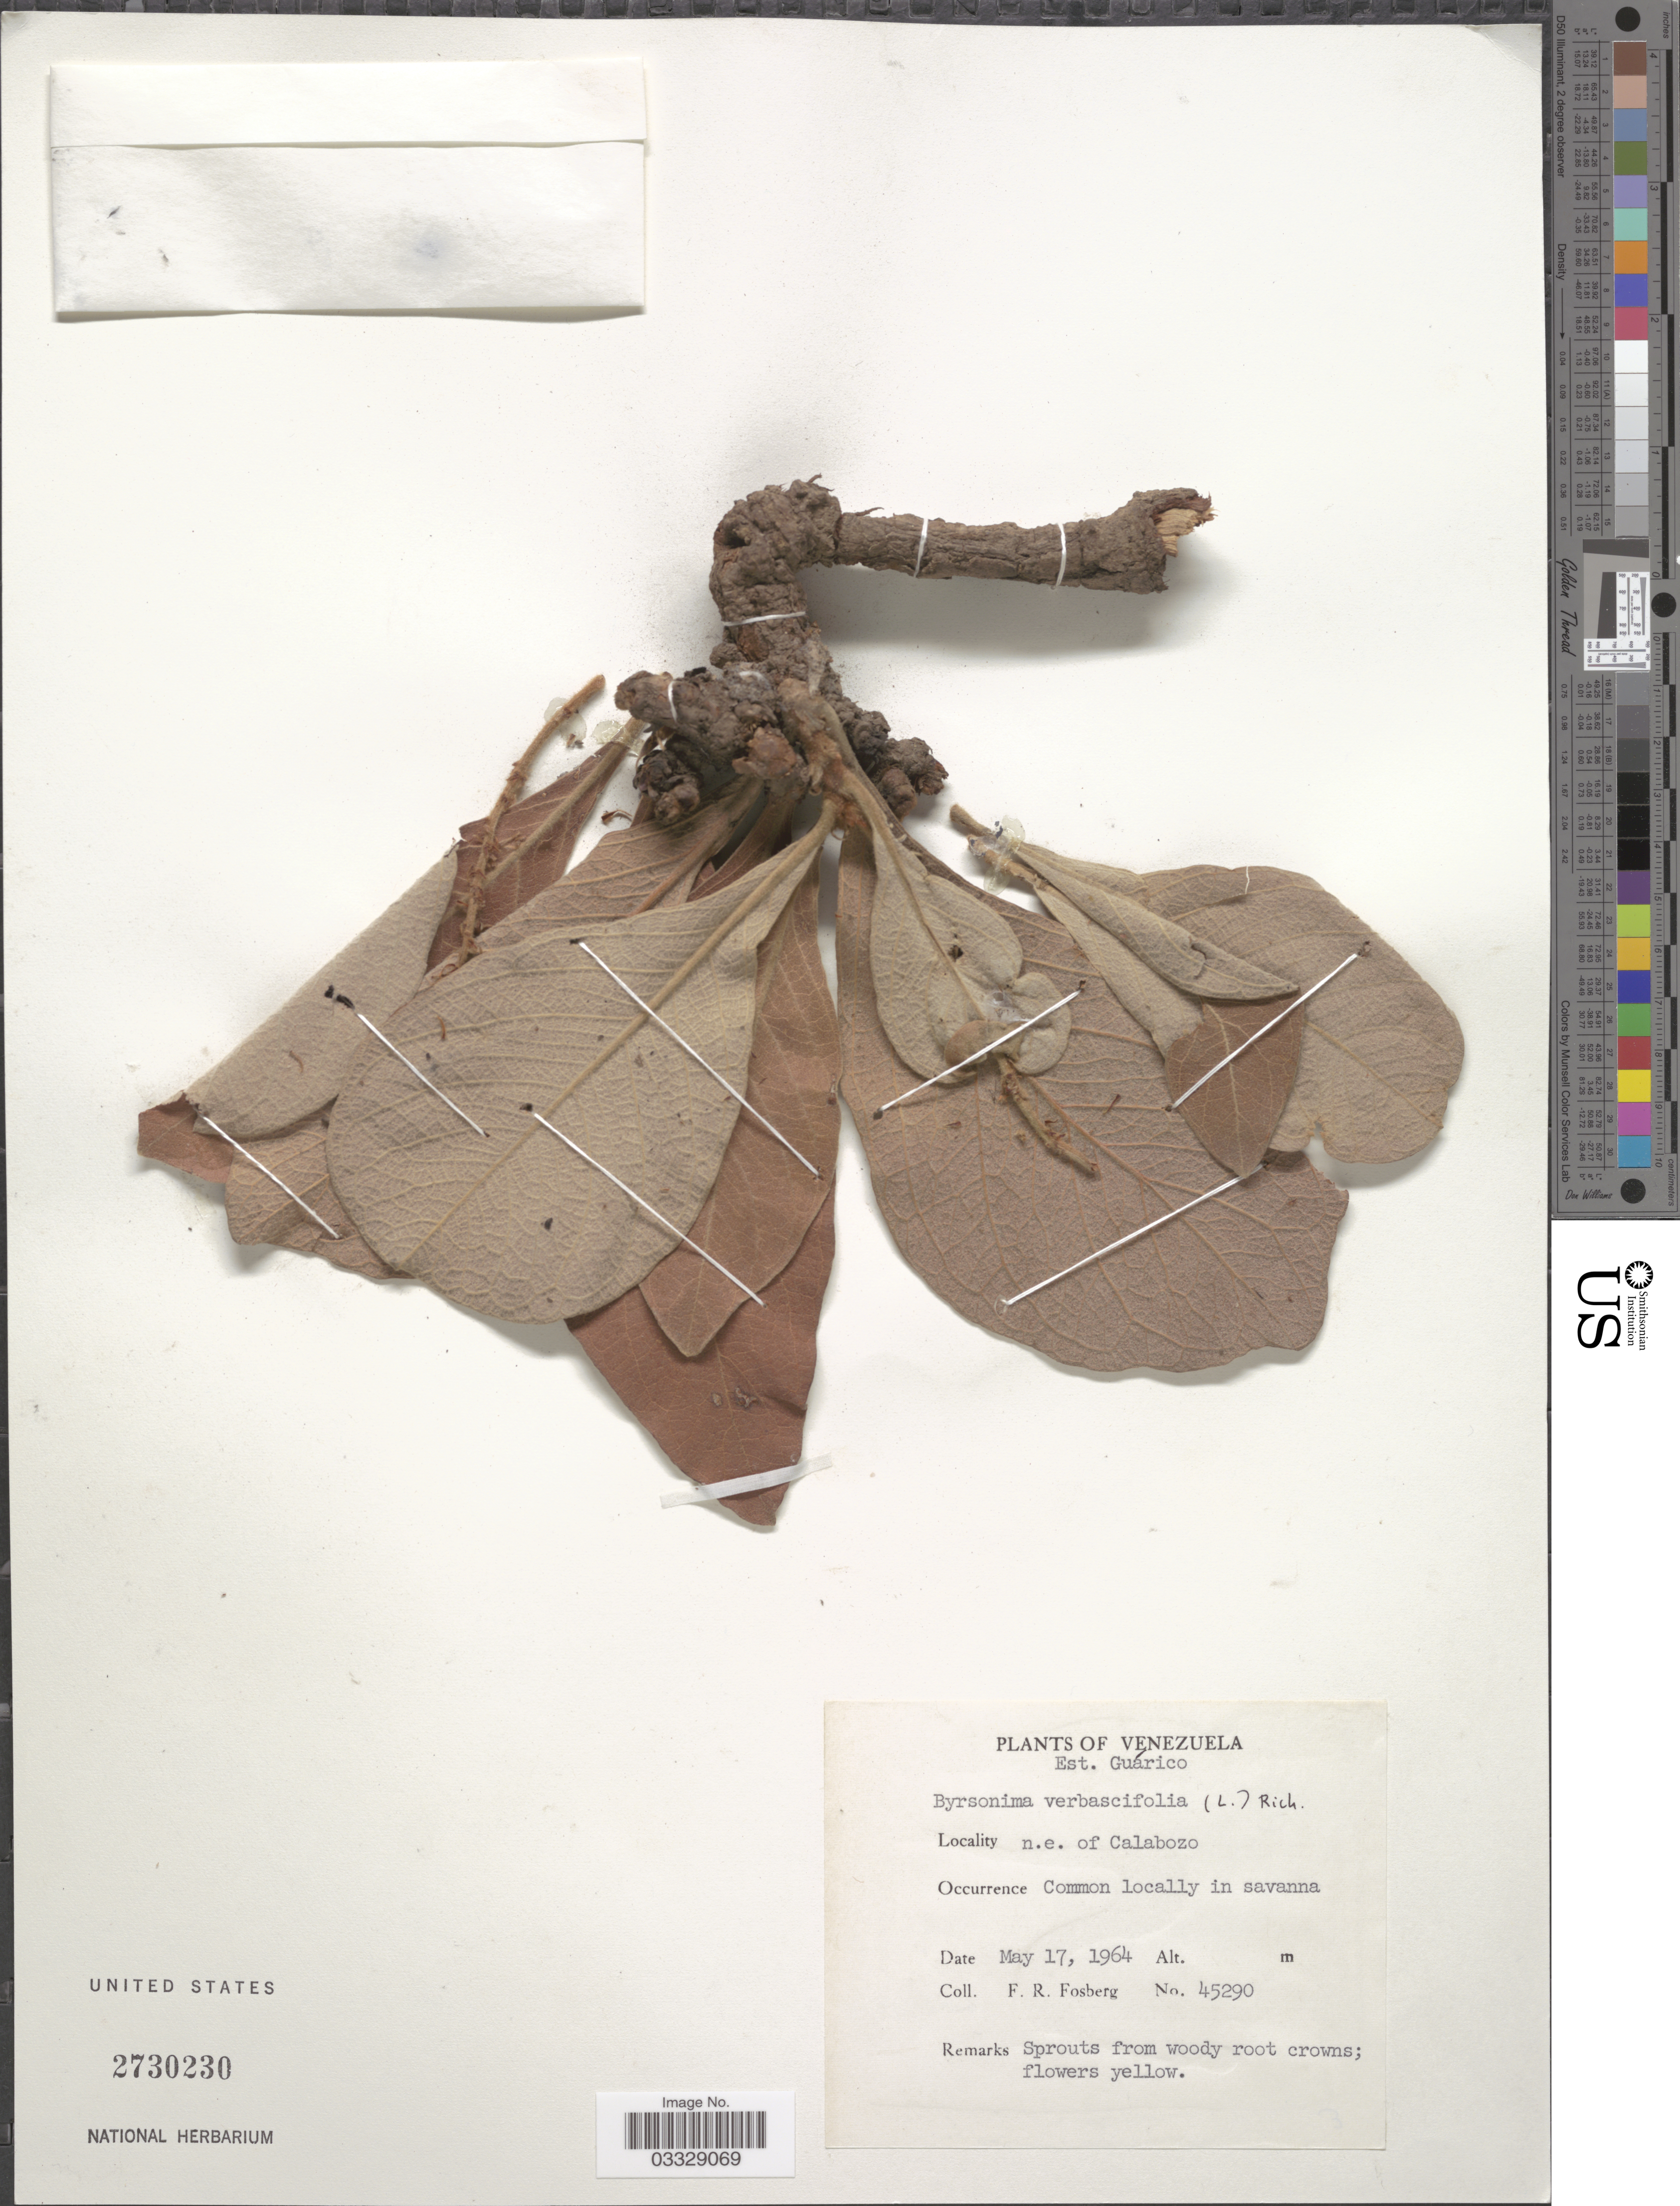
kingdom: Plantae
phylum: Tracheophyta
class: Magnoliopsida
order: Malpighiales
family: Malpighiaceae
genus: Byrsonima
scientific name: Byrsonima verbascifolia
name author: (L.) DC.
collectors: F. R. Fosberg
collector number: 45290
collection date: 1964-03-17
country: Venezuela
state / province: Guárico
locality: N.e. of Calabozo.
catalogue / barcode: US 2730230